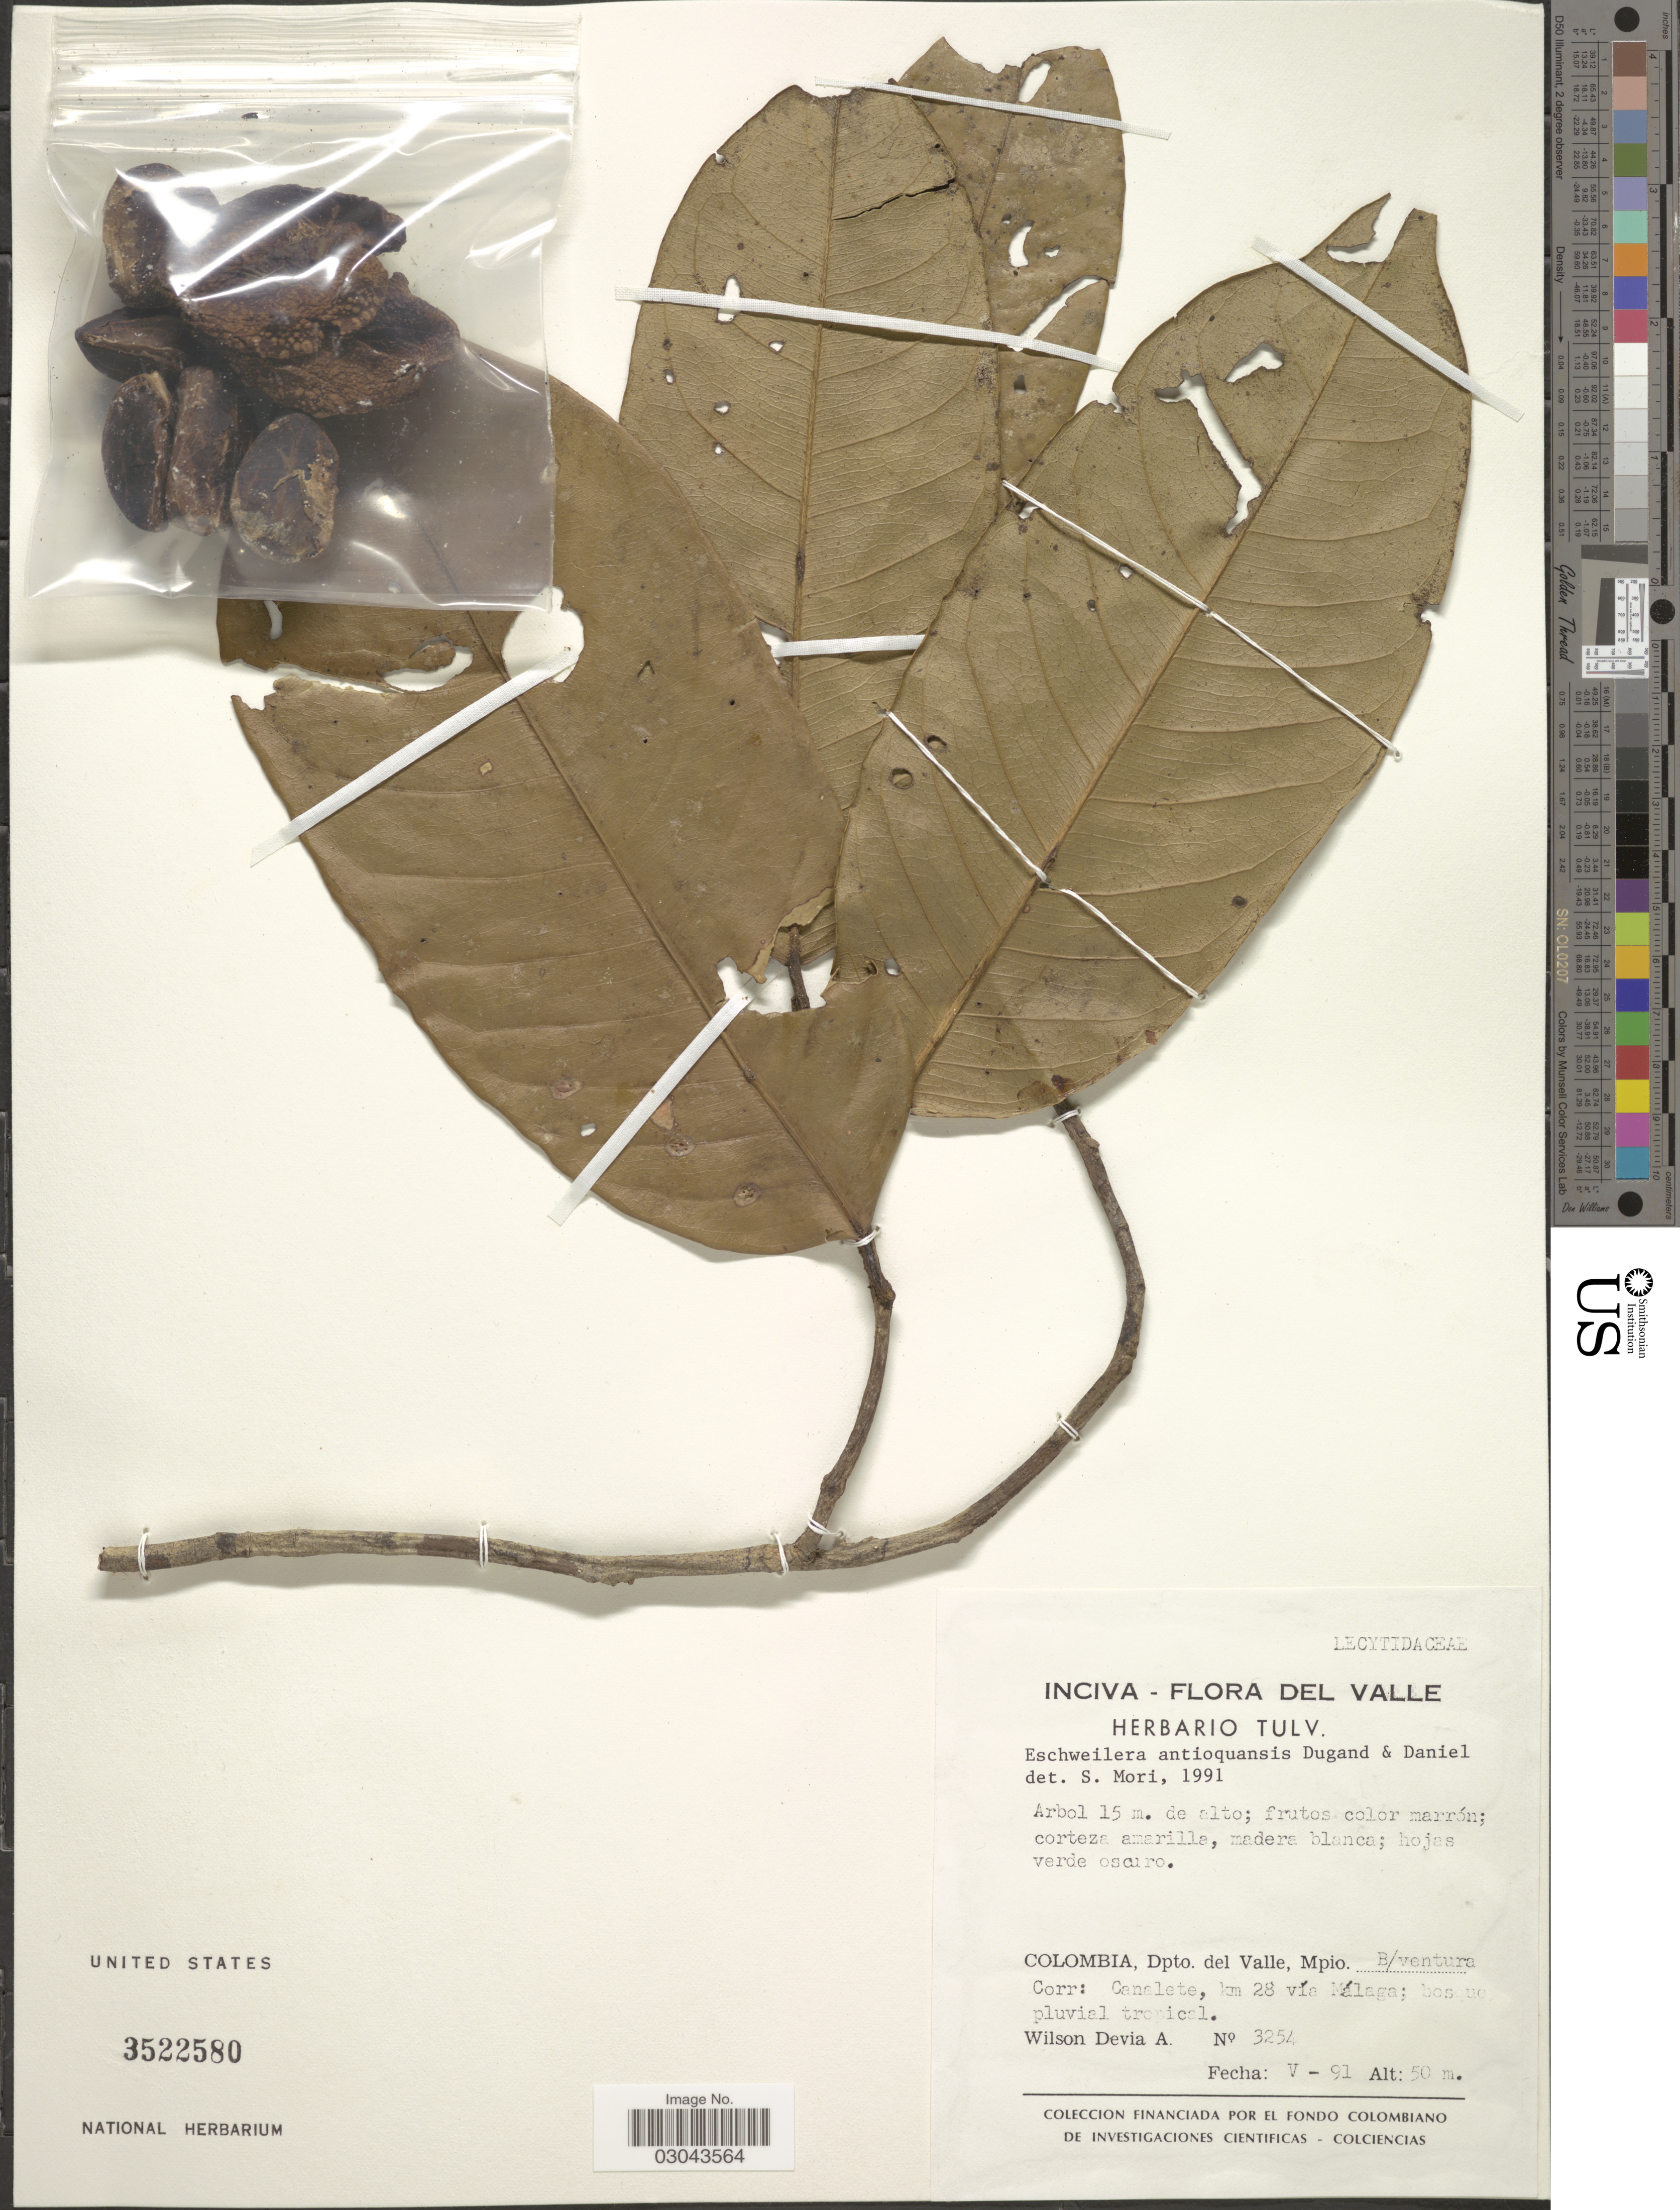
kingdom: Plantae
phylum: Tracheophyta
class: Magnoliopsida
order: Ericales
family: Lecythidaceae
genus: Eschweilera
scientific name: Eschweilera antioquensis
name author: Dugand G. & Daniel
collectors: W. Devia A.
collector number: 3254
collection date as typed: Transcribed d/m/y: /5/91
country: Colombia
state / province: Valle del Cauca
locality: Dpto. del Valle, Mpio. B/ventura, Corr: Canalete, km 28 vía Málaga.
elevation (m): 50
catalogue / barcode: US 3522580